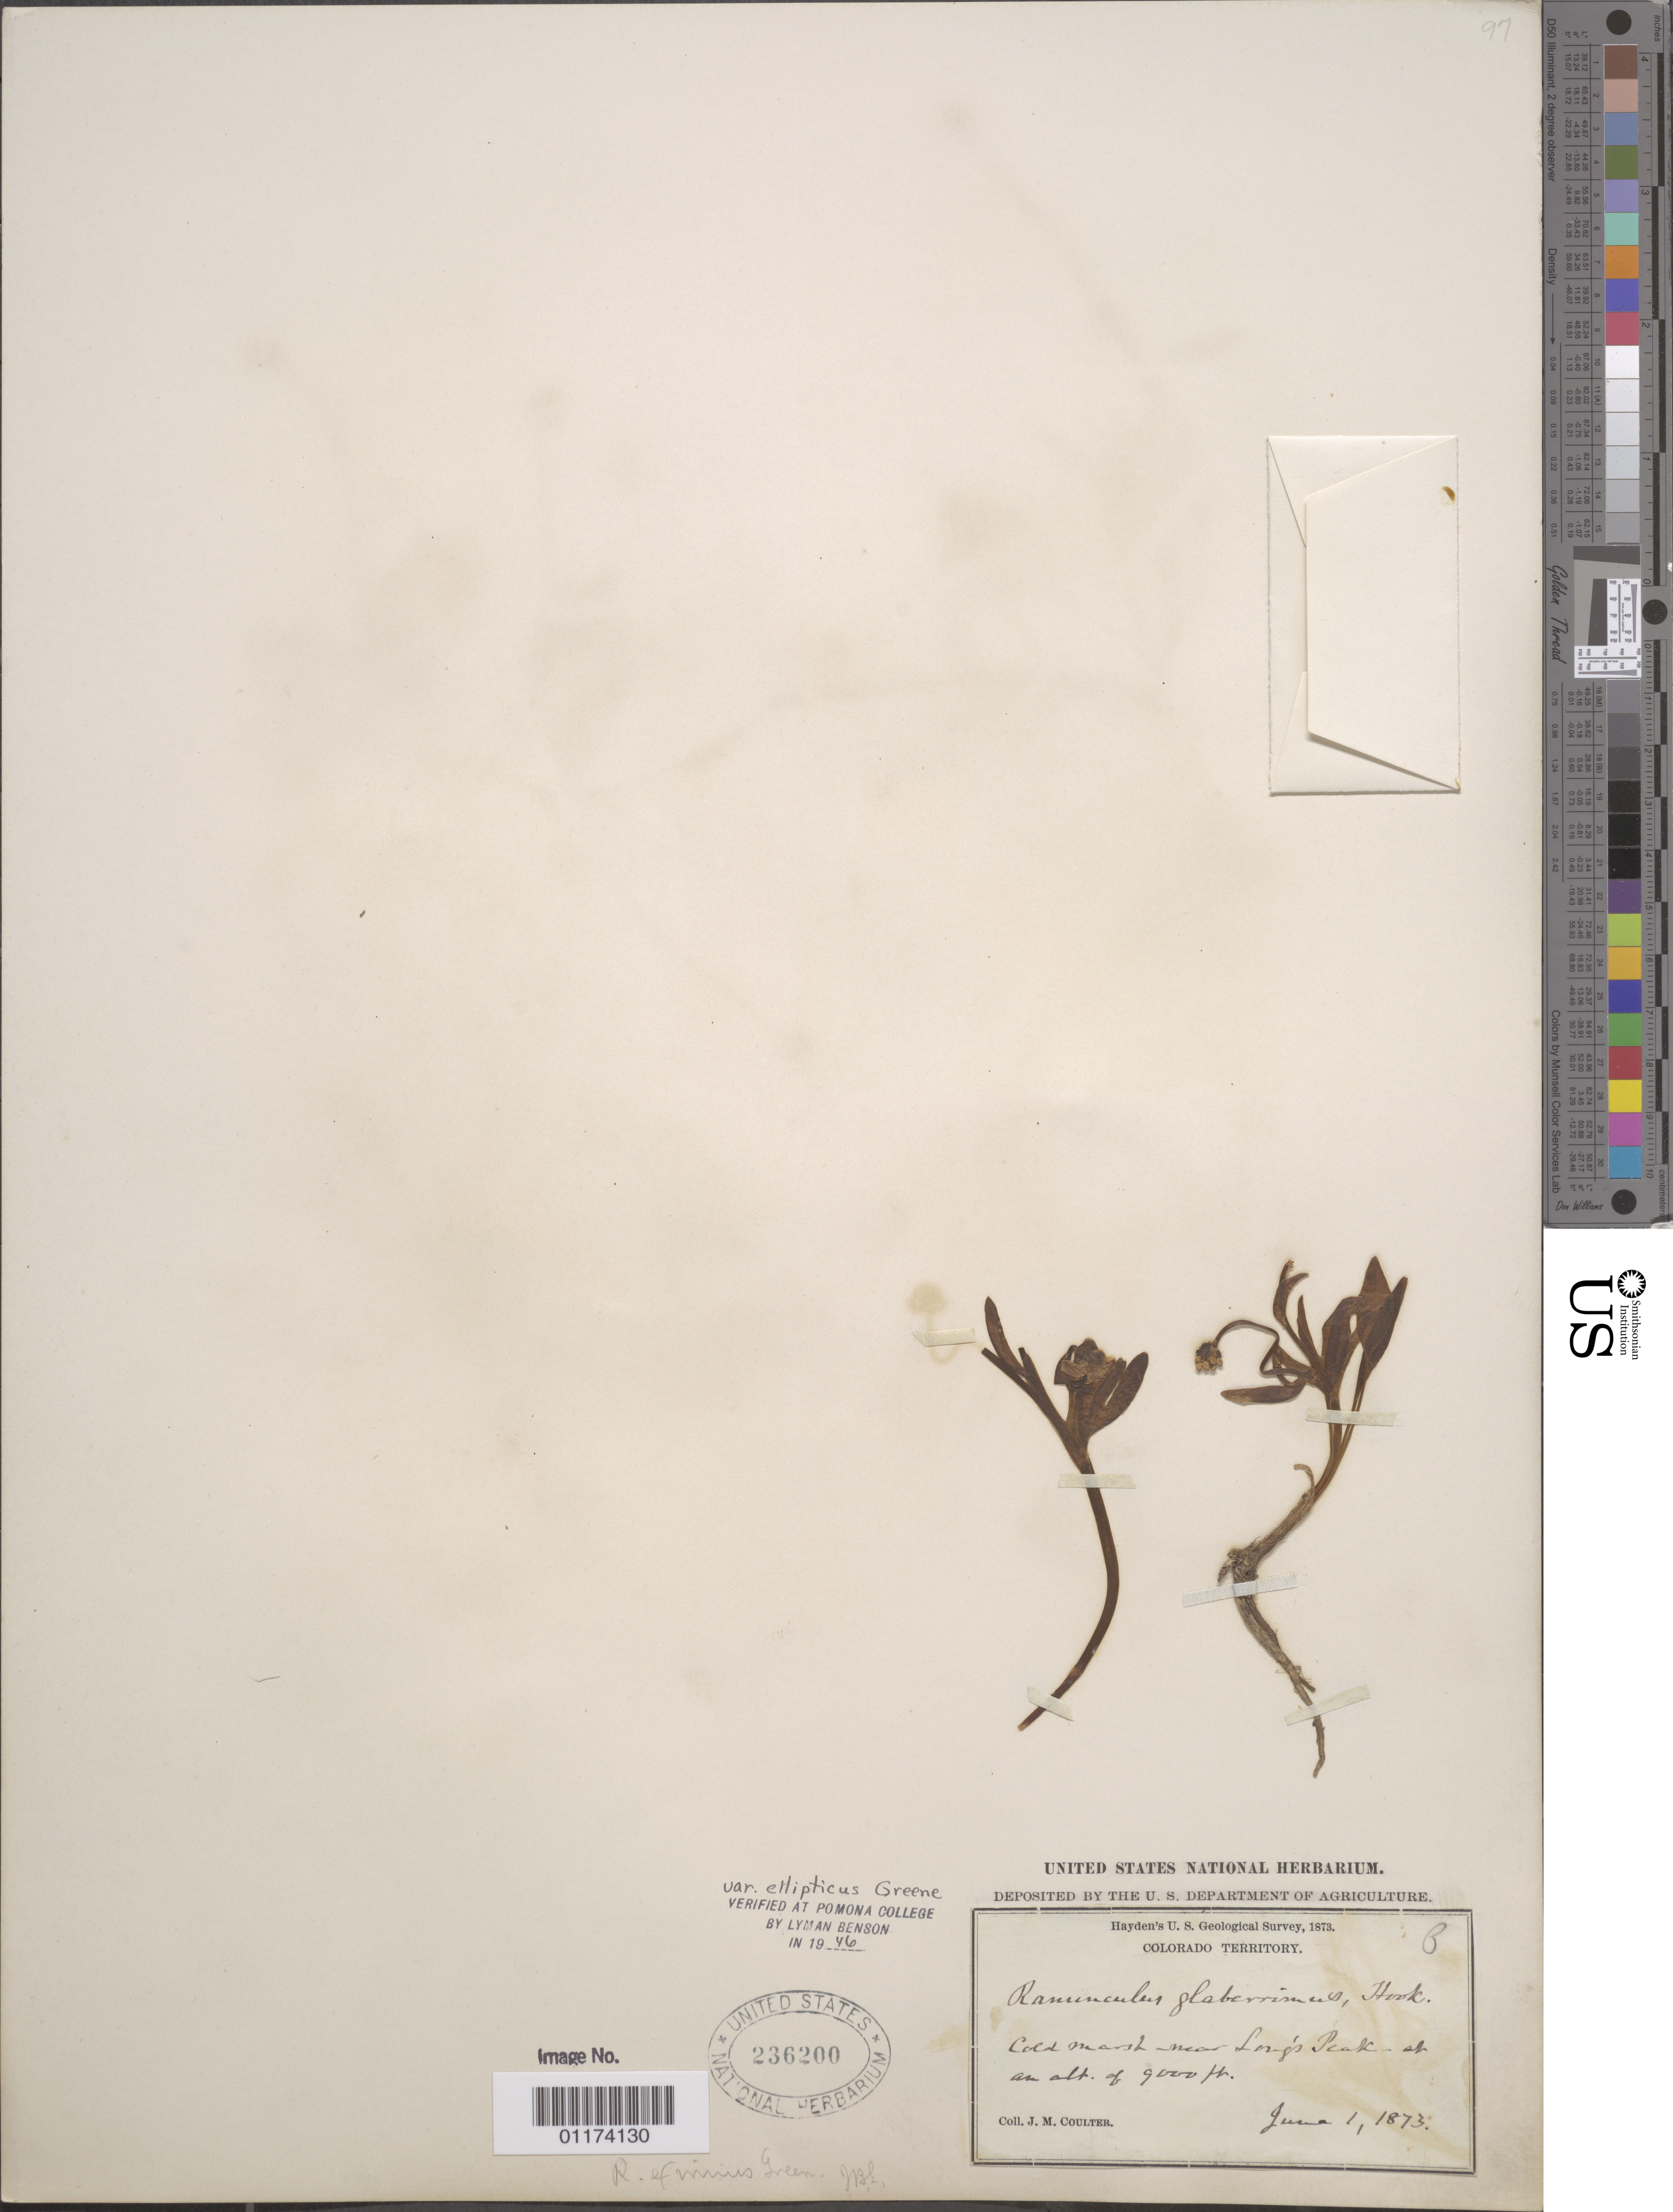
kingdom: Plantae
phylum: Tracheophyta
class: Magnoliopsida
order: Ranunculales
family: Ranunculaceae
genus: Ranunculus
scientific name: Ranunculus glaberrimus var. ellipticus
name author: (Greene) Greene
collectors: J. M. Coulter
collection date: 1873-06-01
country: United States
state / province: Colorado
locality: Near Long's Peak.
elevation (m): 2743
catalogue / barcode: US 236200